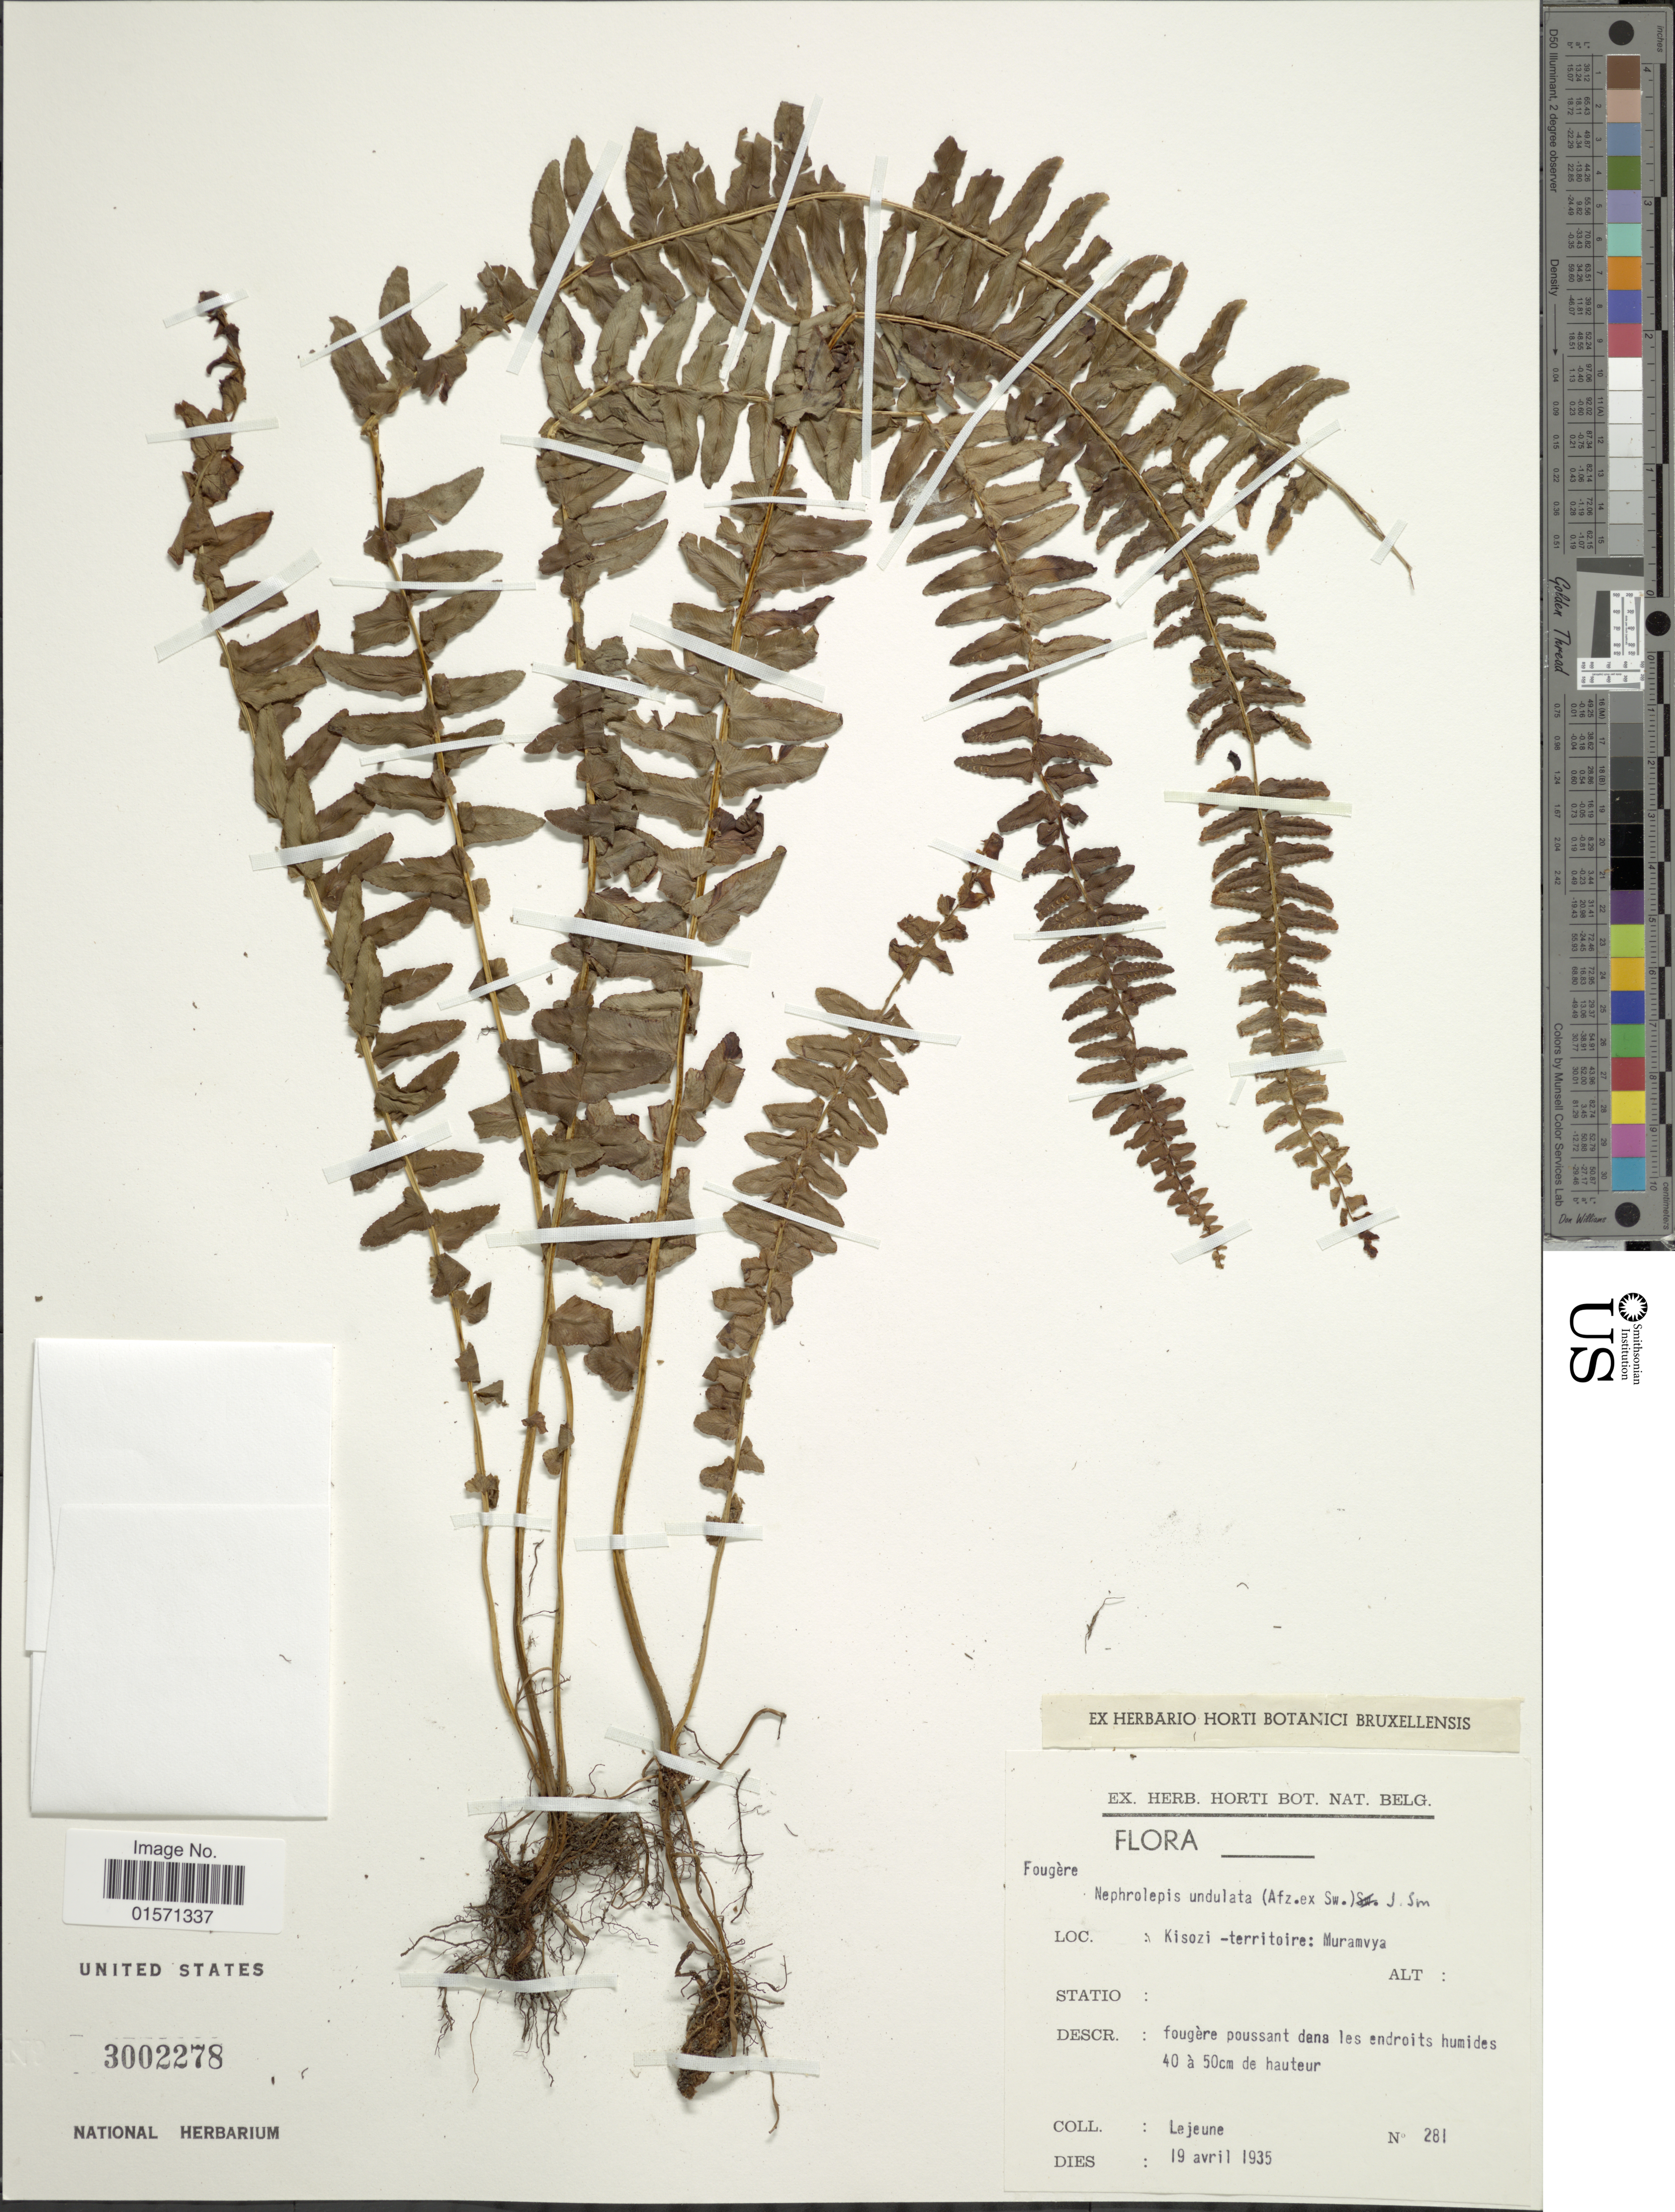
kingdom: Plantae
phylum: Tracheophyta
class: Polypodiopsida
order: Polypodiales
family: Nephrolepidaceae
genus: Nephrolepis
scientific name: Nephrolepis undulata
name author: J. Sm.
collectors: -. Lejeune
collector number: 281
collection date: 1935-04-19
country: Burundi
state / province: Muramvya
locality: Kisozi -territoire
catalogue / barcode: US 3002278